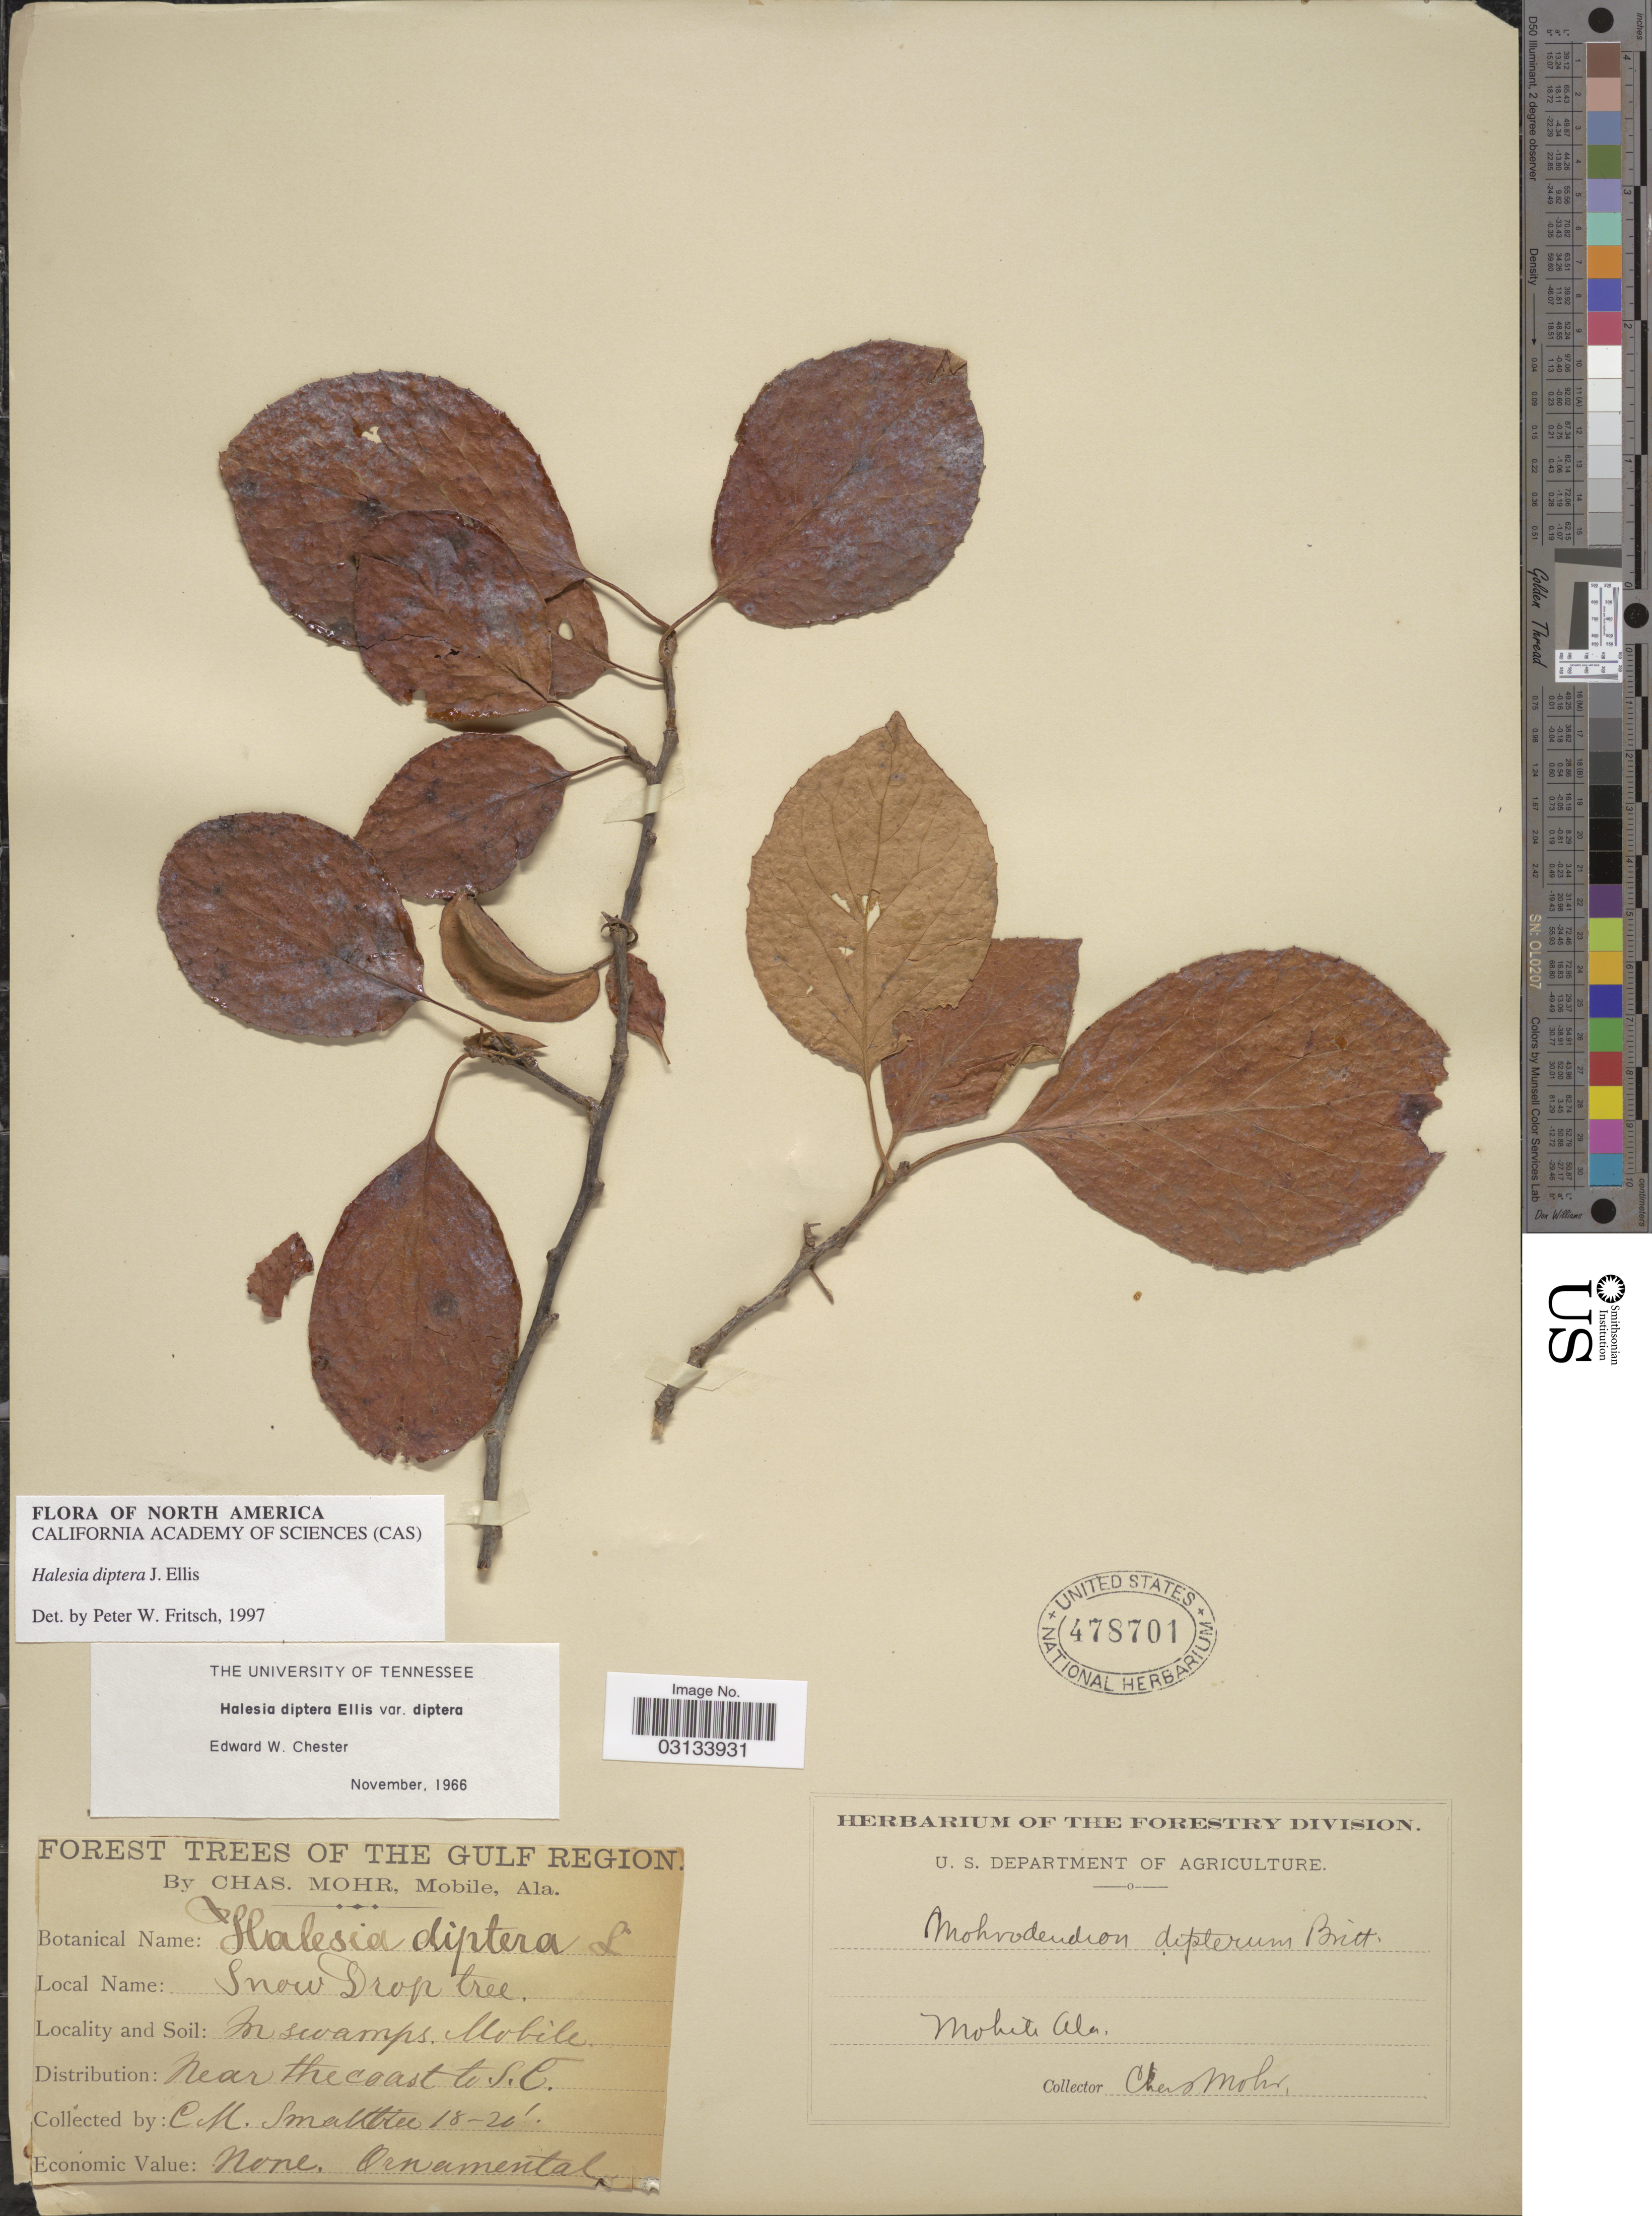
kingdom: Plantae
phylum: Tracheophyta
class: Magnoliopsida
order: Ericales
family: Styracaceae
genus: Halesia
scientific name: Halesia diptera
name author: J. Ellis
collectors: Mohr, C. T. (herbarium)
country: United States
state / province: Alabama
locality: Mobile Ala. The Gulf Region. Near the coast to S. C.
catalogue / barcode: US 478701